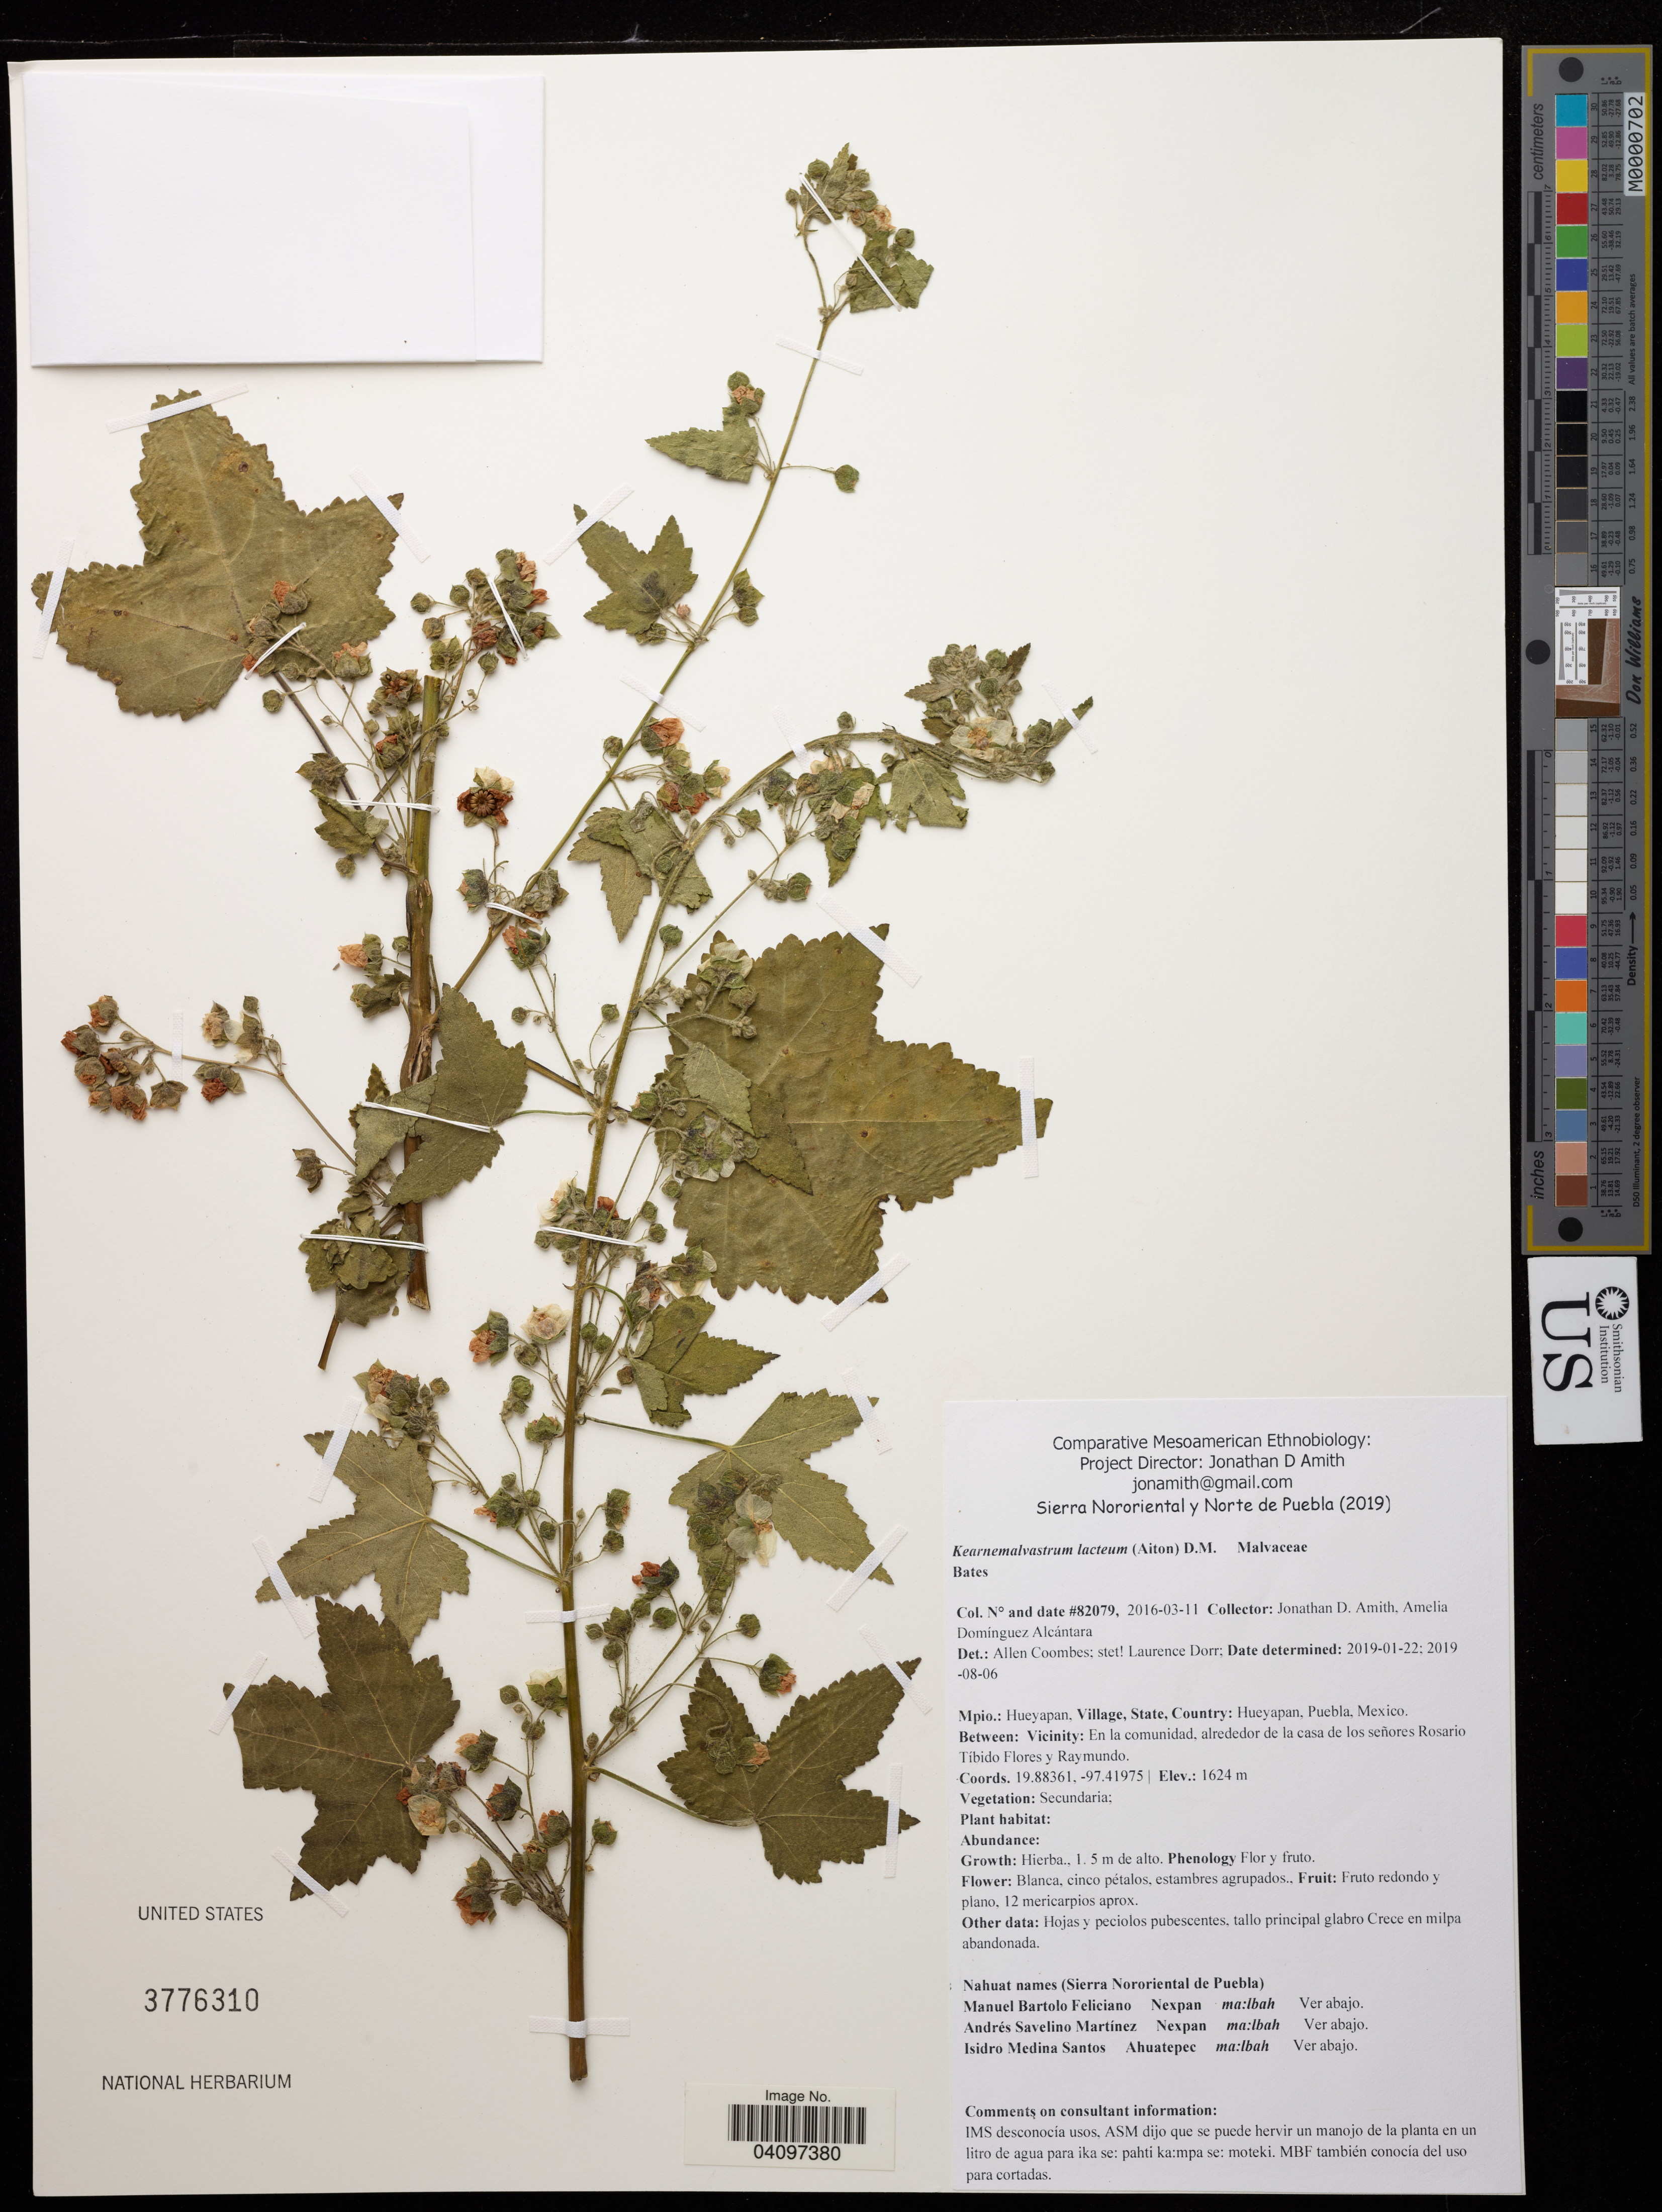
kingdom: Plantae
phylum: Tracheophyta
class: Magnoliopsida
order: Malvales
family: Malvaceae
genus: Kearnemalvastrum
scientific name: Kearnemalvastrum lacteum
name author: (Aiton) D.M. Bates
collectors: J. D. Amith & A. Domínguez Alcántara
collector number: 82079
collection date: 2016-03-11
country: Mexico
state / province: Puebla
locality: Mpio.: Hueyapan, Between: Vicinity: En la comunidad, alrededor de la casa de los señores Rosario Tíbido Flores y Raymundo.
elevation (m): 1624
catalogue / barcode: US 3776310